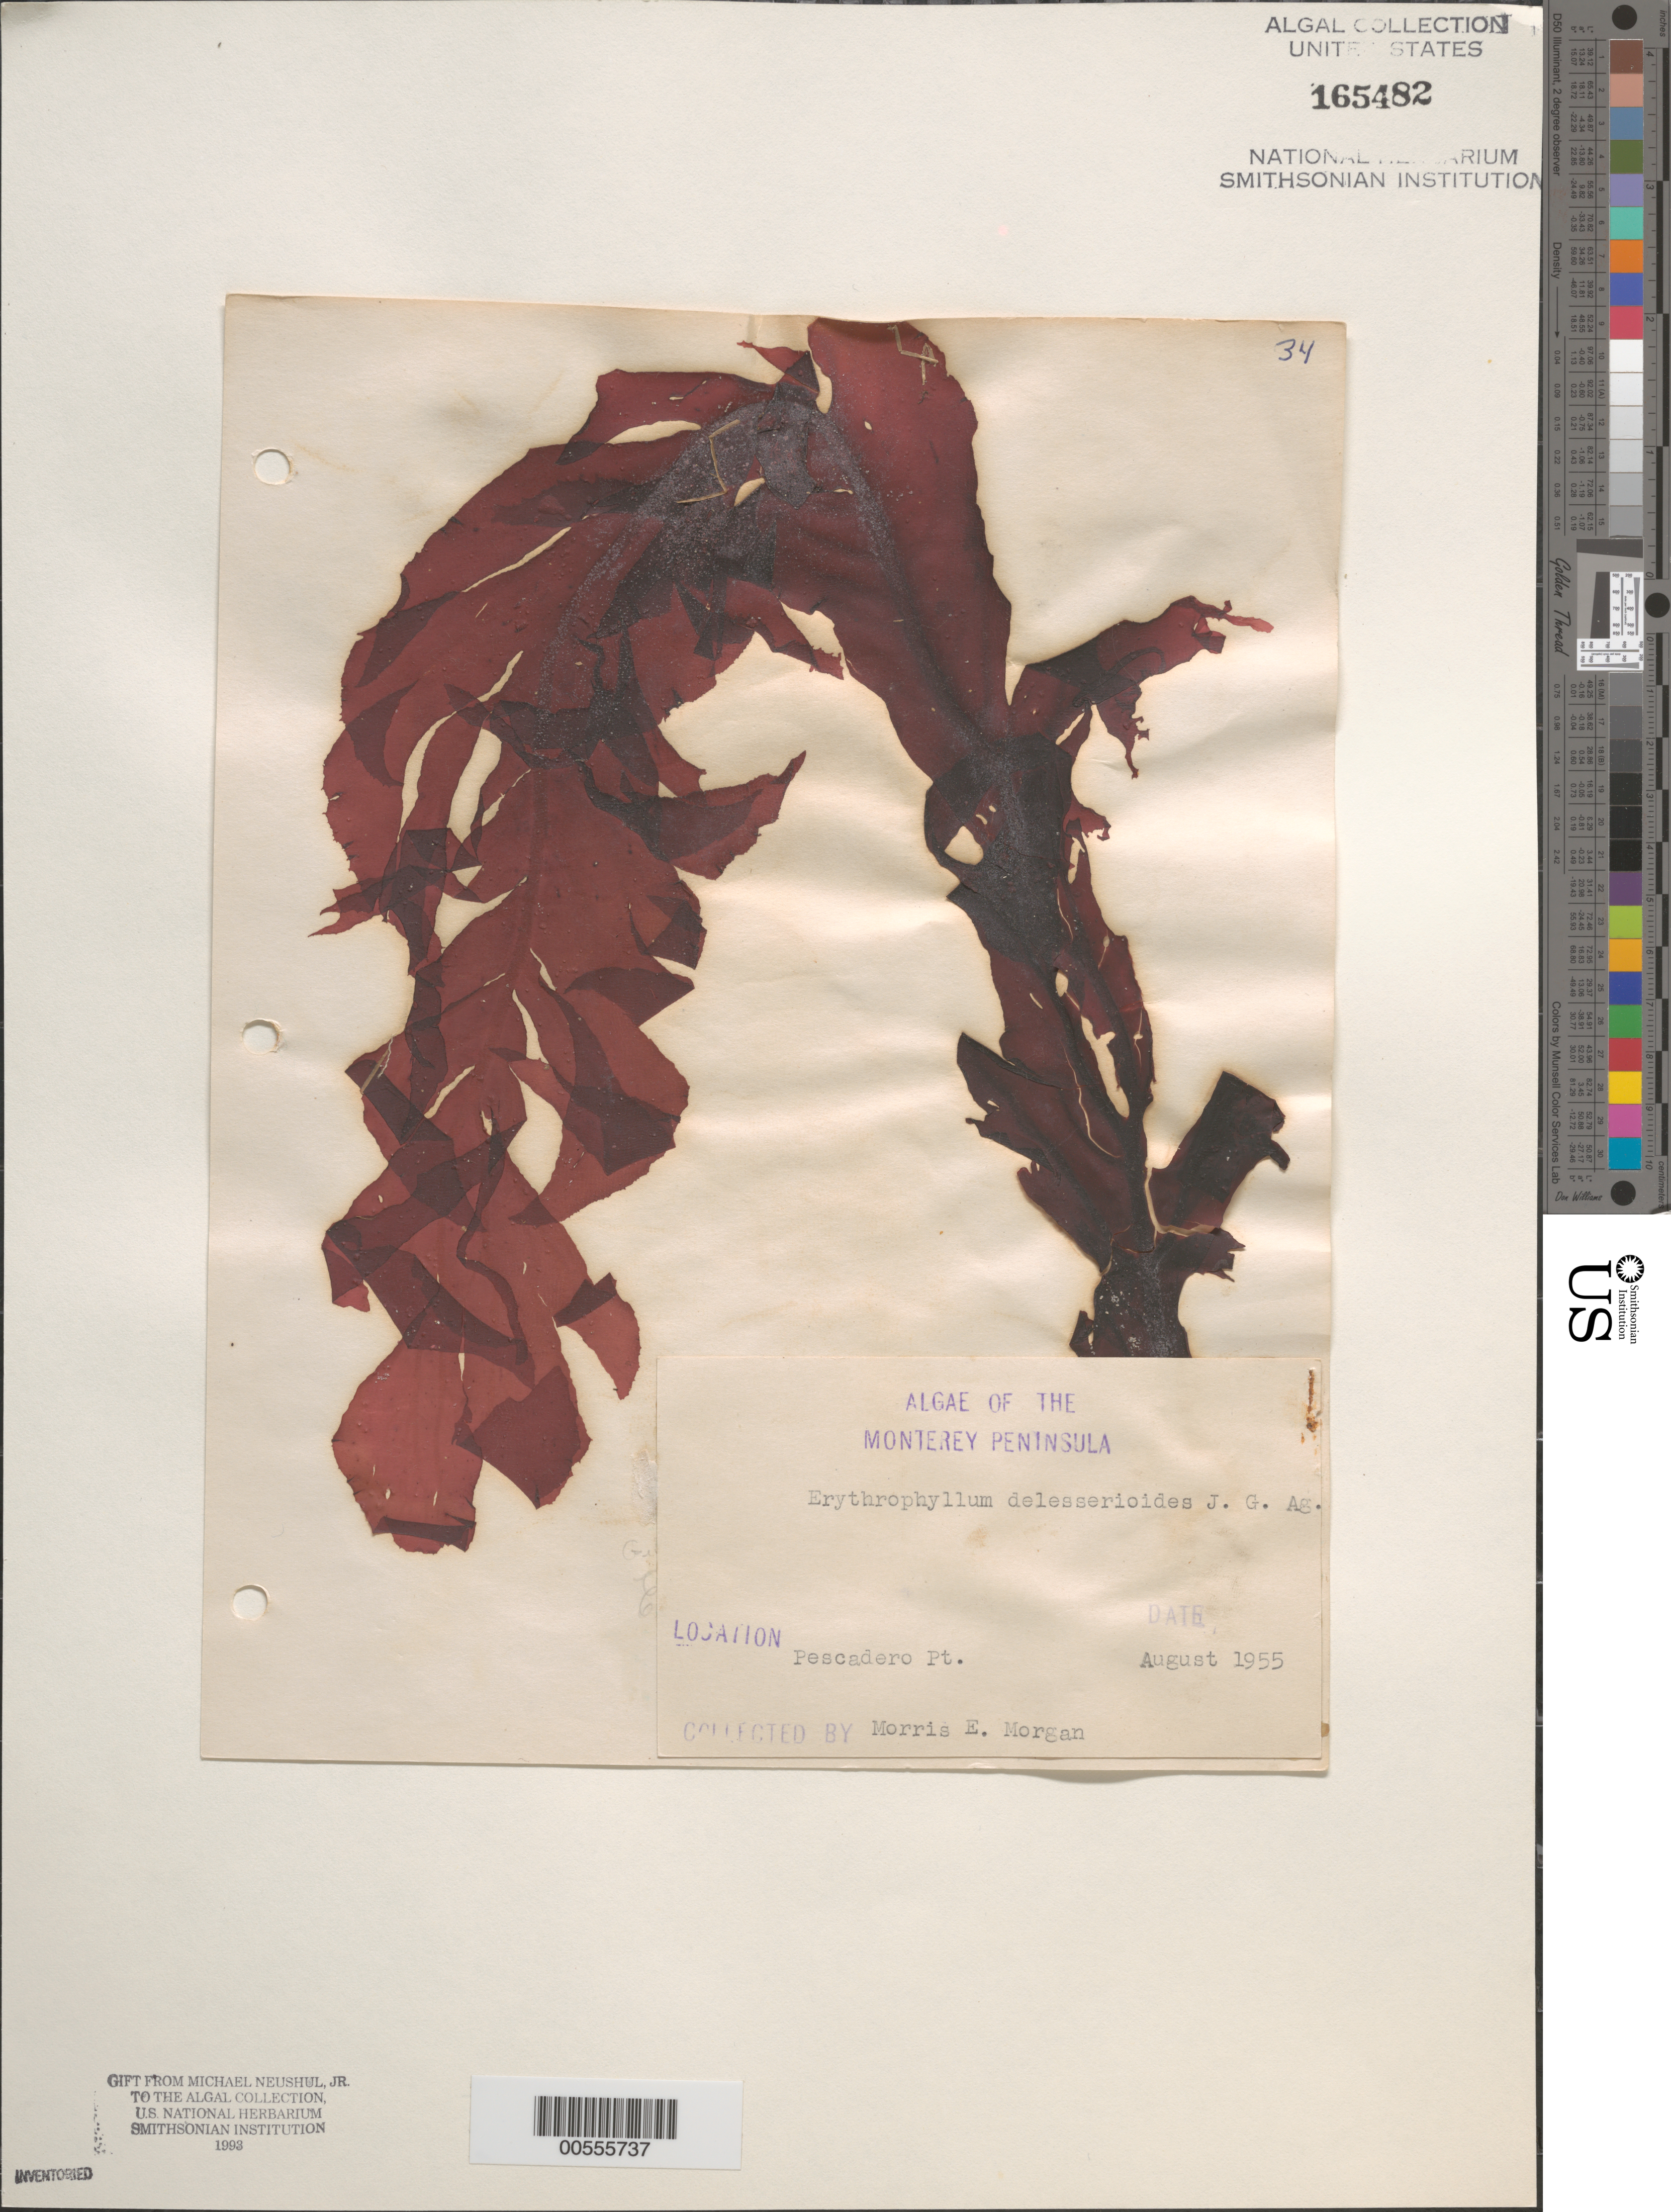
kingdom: Plantae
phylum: Rhodophyta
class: Florideophyceae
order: Gigartinales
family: Kallymeniaceae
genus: Erythrophyllum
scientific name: Erythrophyllum delesserioides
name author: J. Agardh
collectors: M. Morgan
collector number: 34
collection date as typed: Aug 1955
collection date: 1955-08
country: United States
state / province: California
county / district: Monterey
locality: Pescadero Point, Monterey Peninsula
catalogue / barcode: US 165482